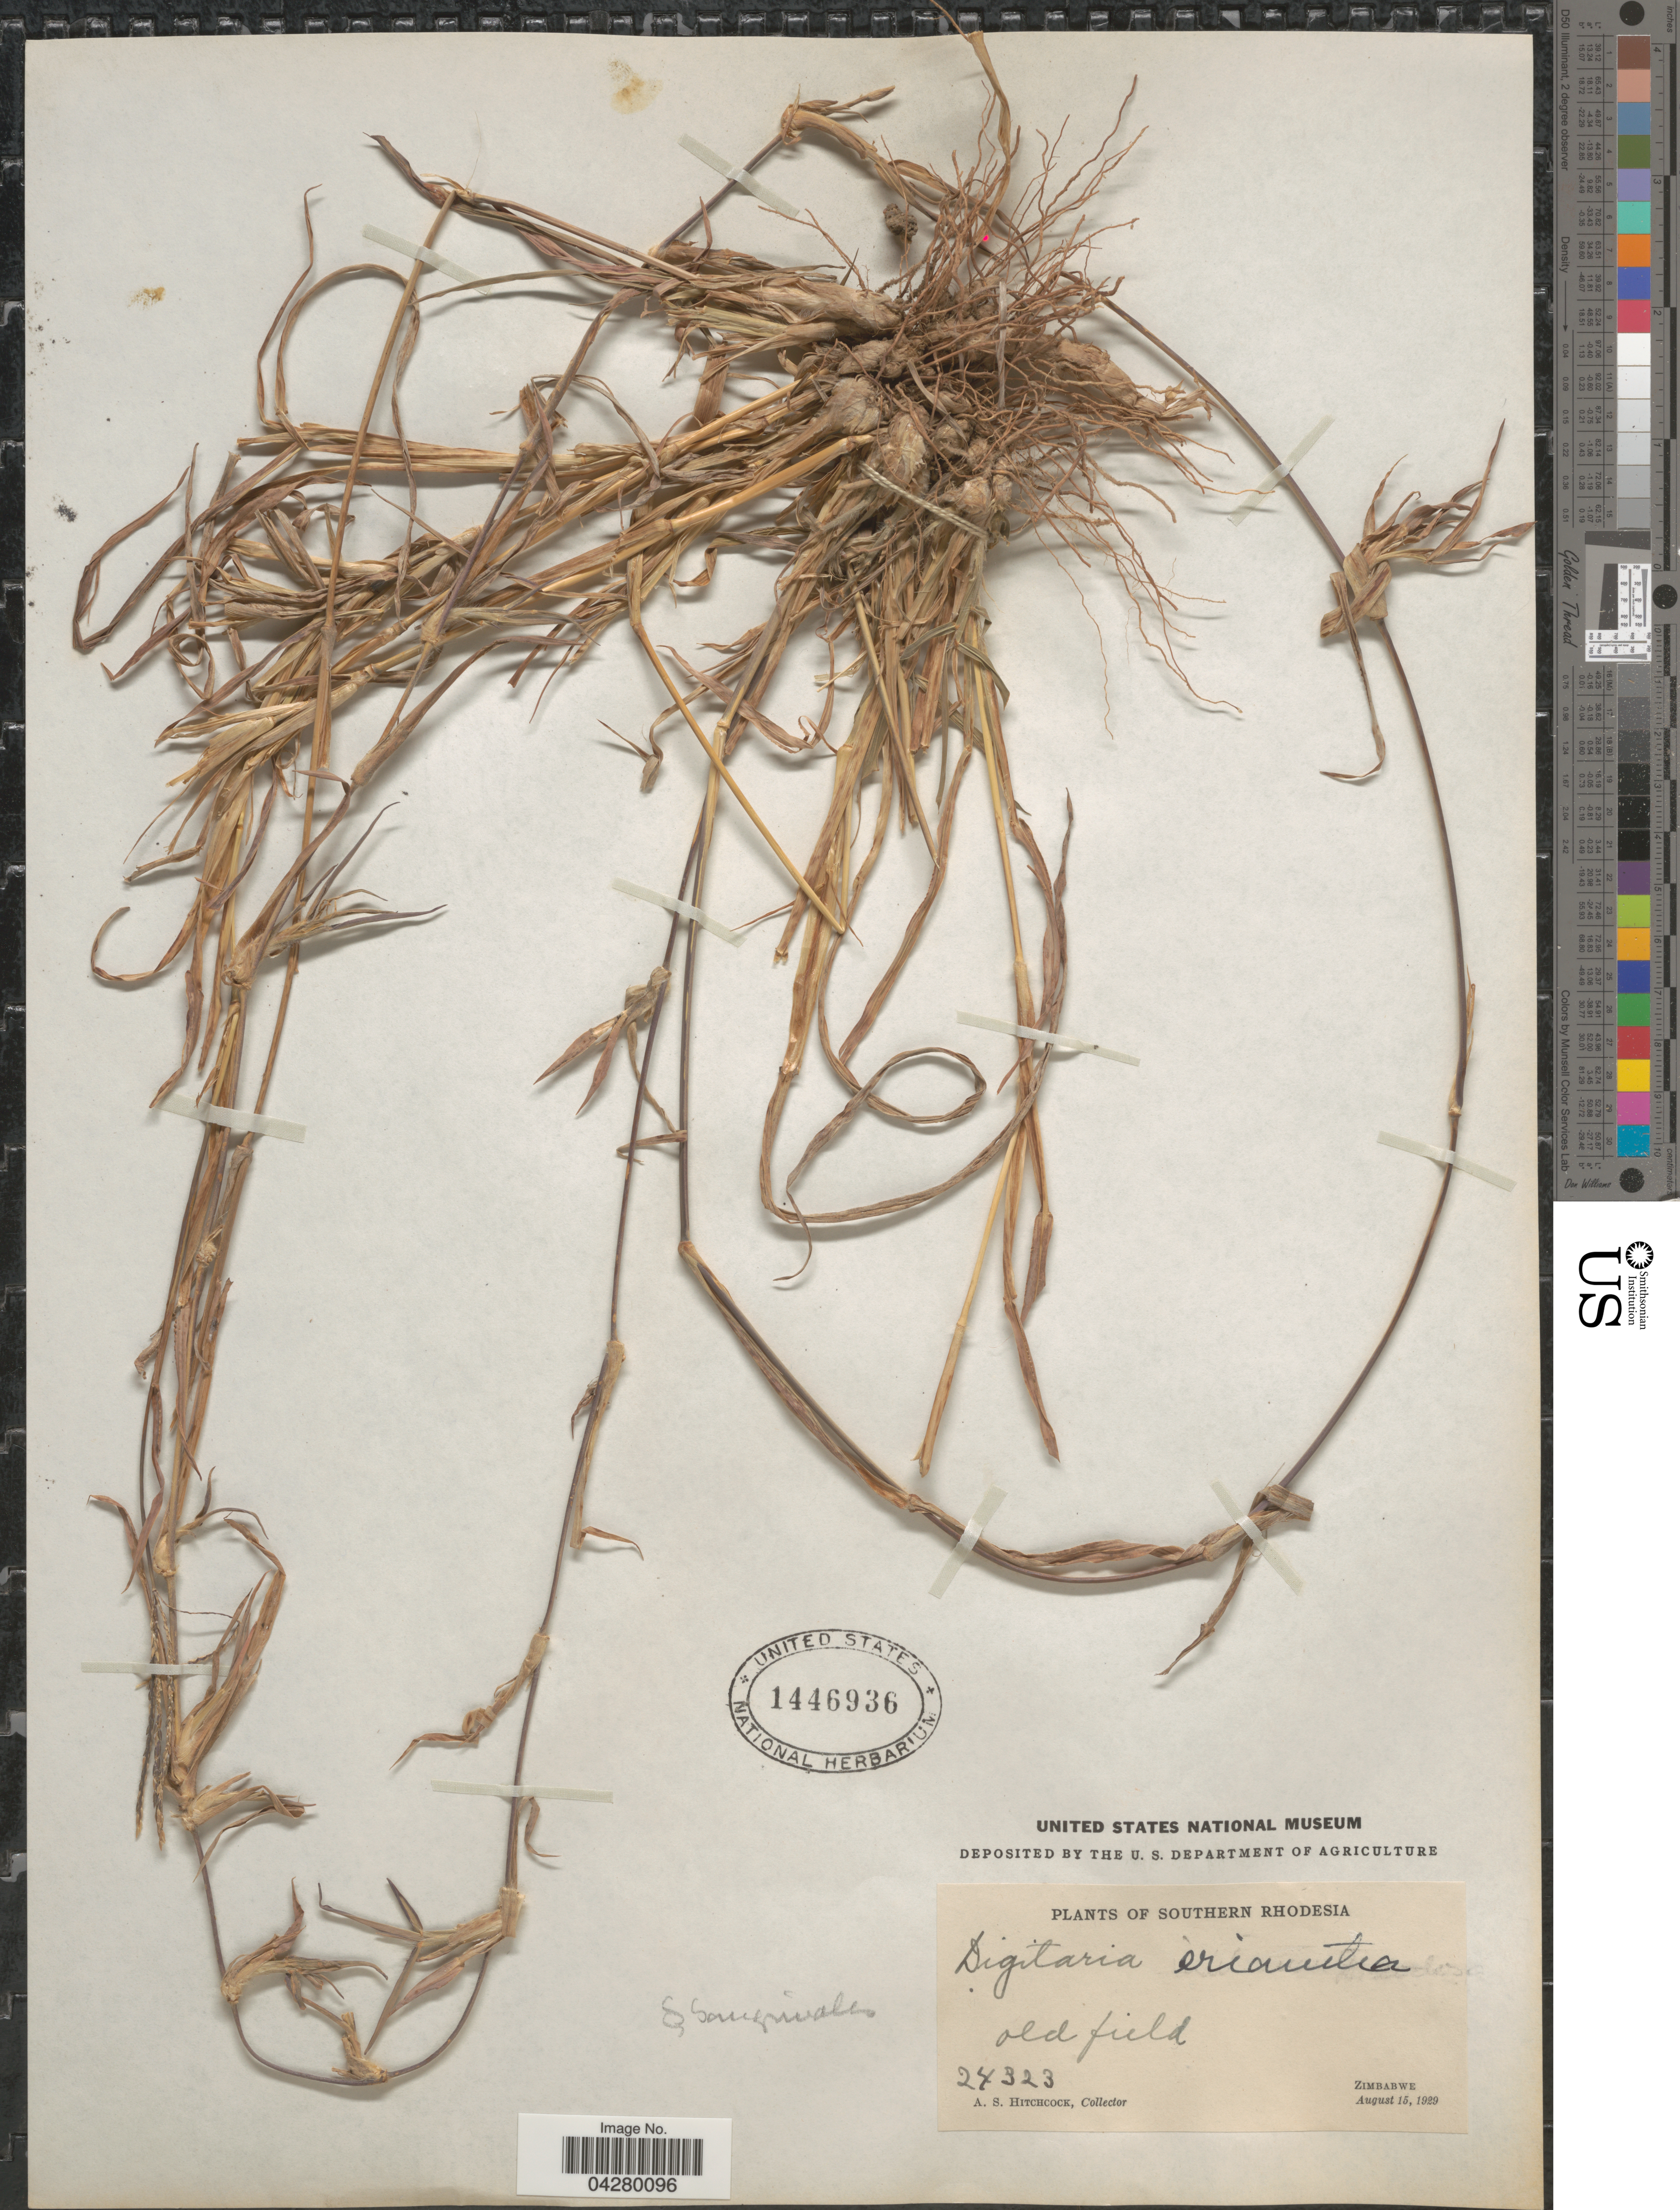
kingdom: Plantae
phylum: Tracheophyta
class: Liliopsida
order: Poales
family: Poaceae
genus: Digitaria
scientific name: Digitaria eriantha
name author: Steud.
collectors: A. S. Hitchcock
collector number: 24323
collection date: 1929-08-15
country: Zimbabwe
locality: Southern Rhodesia. Old field.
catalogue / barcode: US 1446936